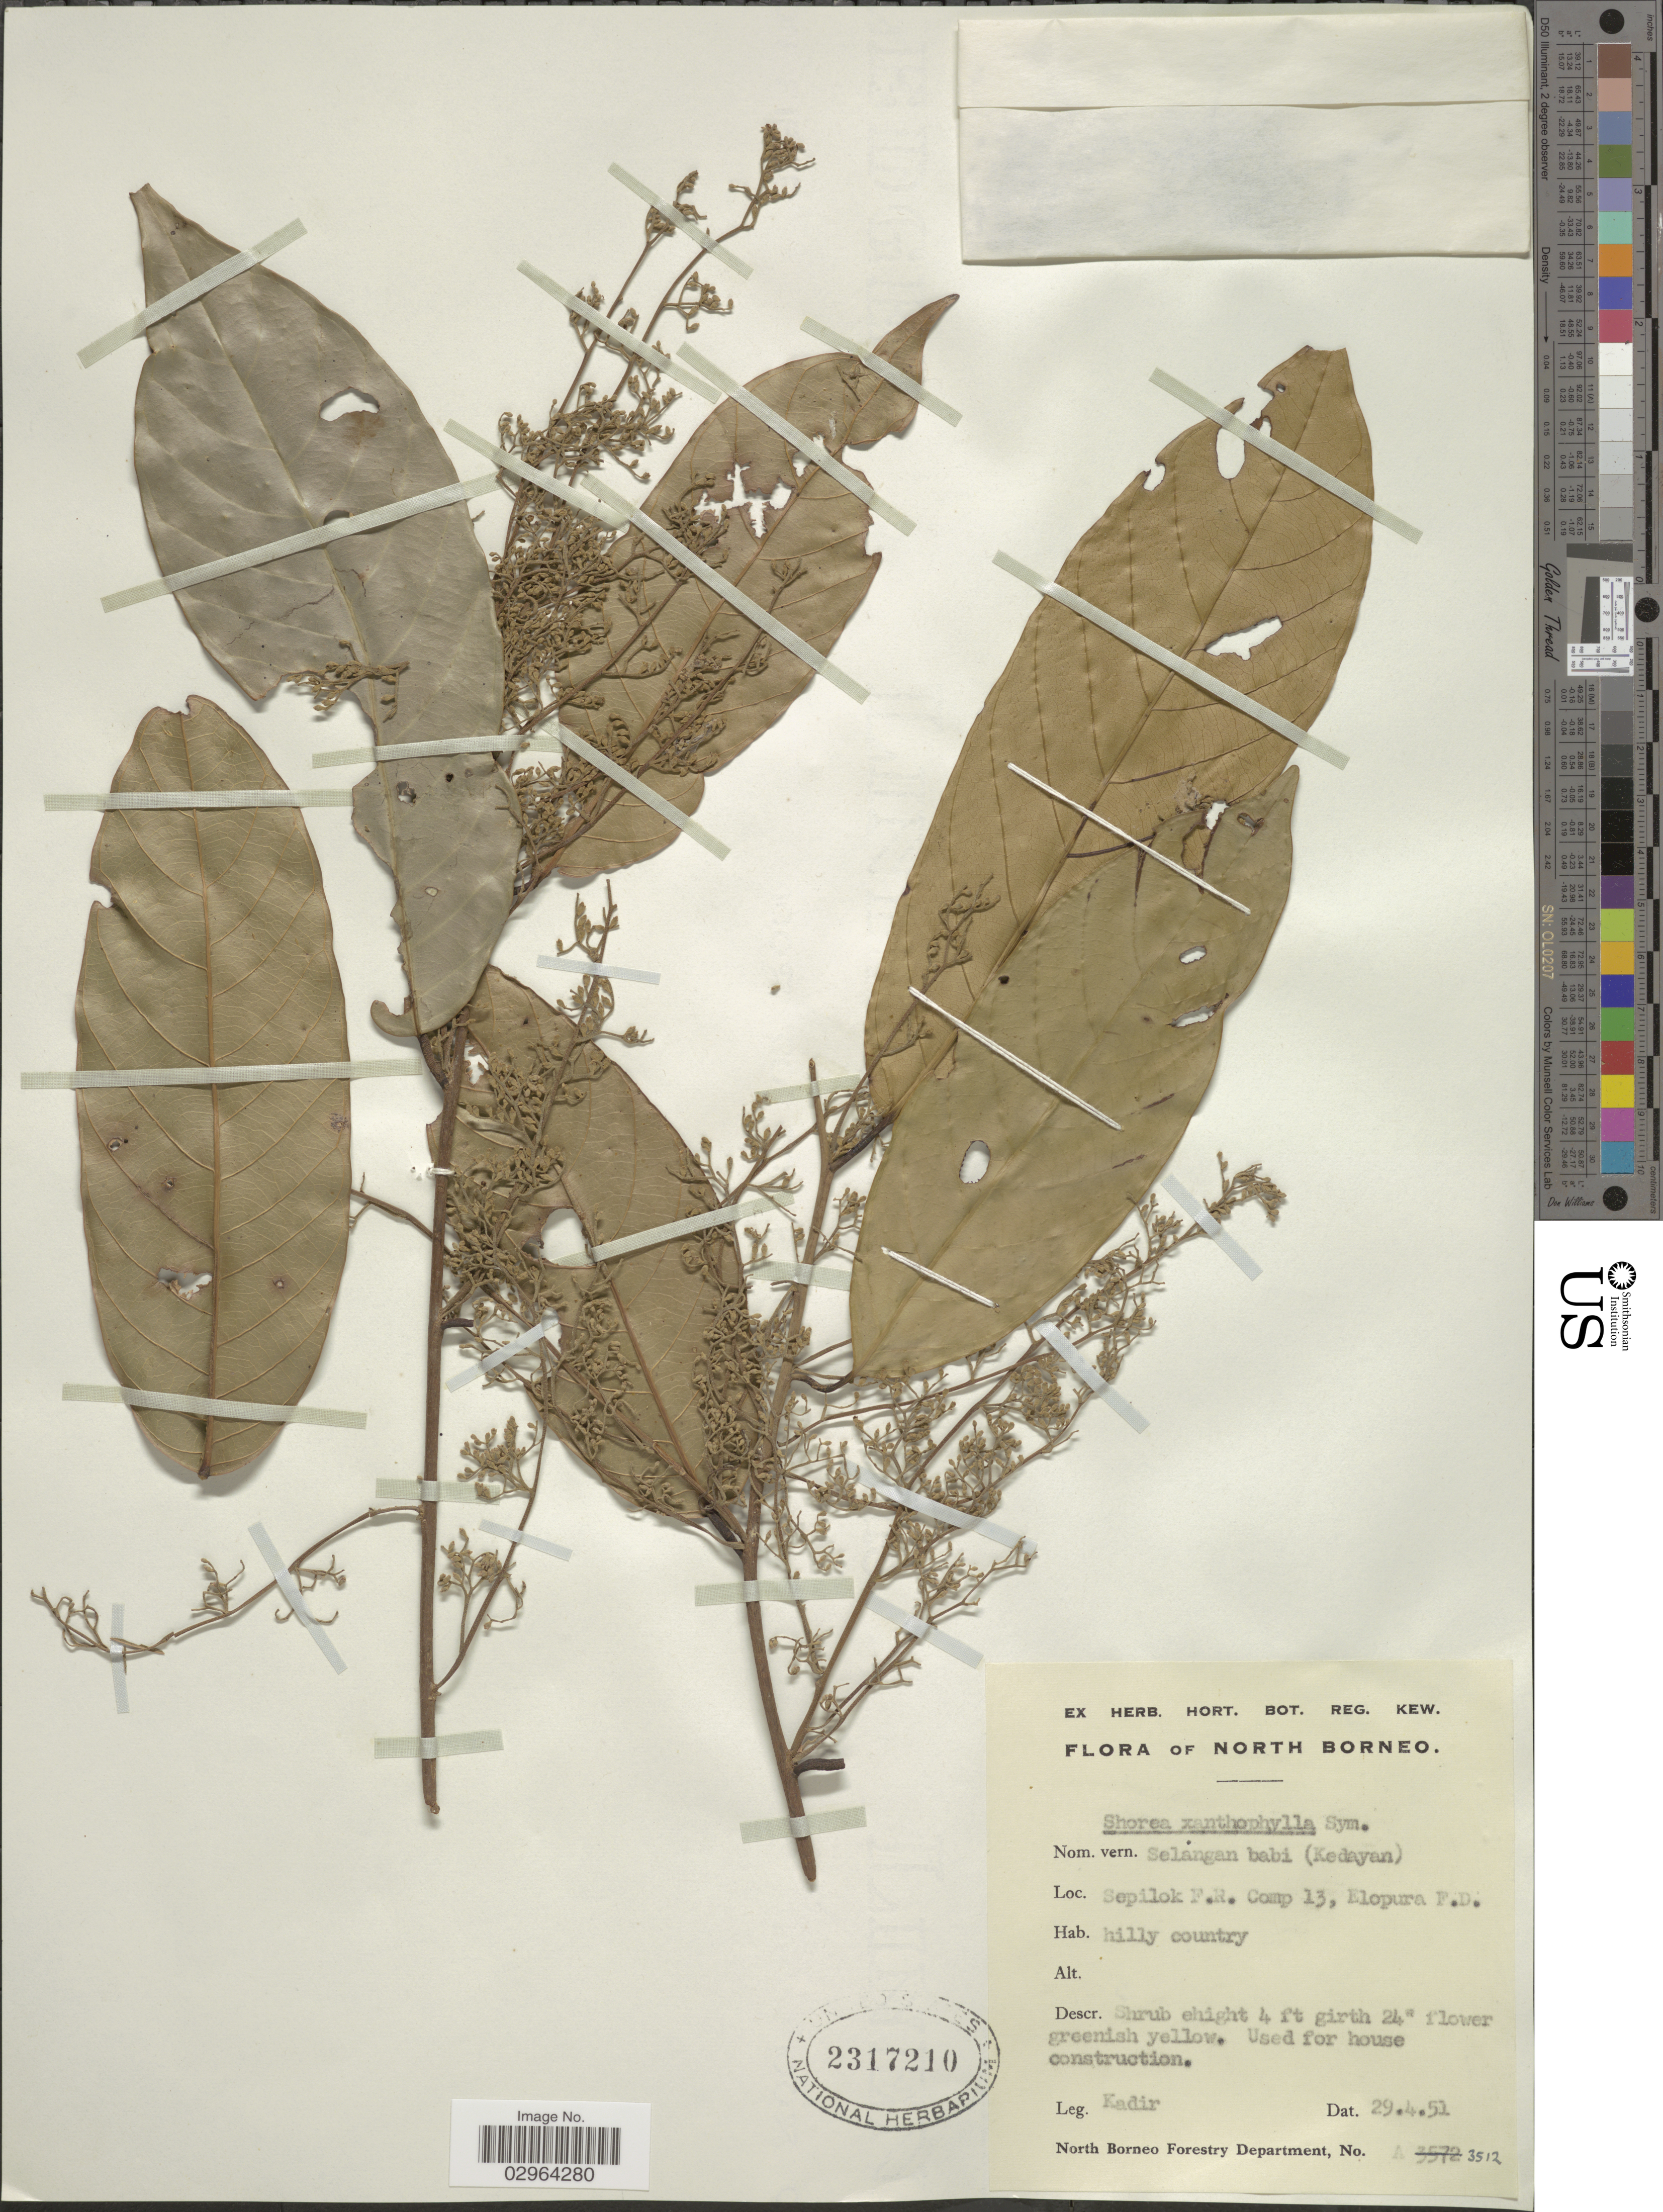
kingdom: Plantae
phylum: Tracheophyta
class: Magnoliopsida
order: Malvales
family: Dipterocarpaceae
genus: Shorea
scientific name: Shorea xanthophylla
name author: Symington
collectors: -. Kadir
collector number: A3512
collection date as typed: Transcribed d/m/y: 29/4/51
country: Malaysia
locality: North Borneo. Sepilok F.R. Comp 13, Elopura F.D.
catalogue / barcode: US 2317210